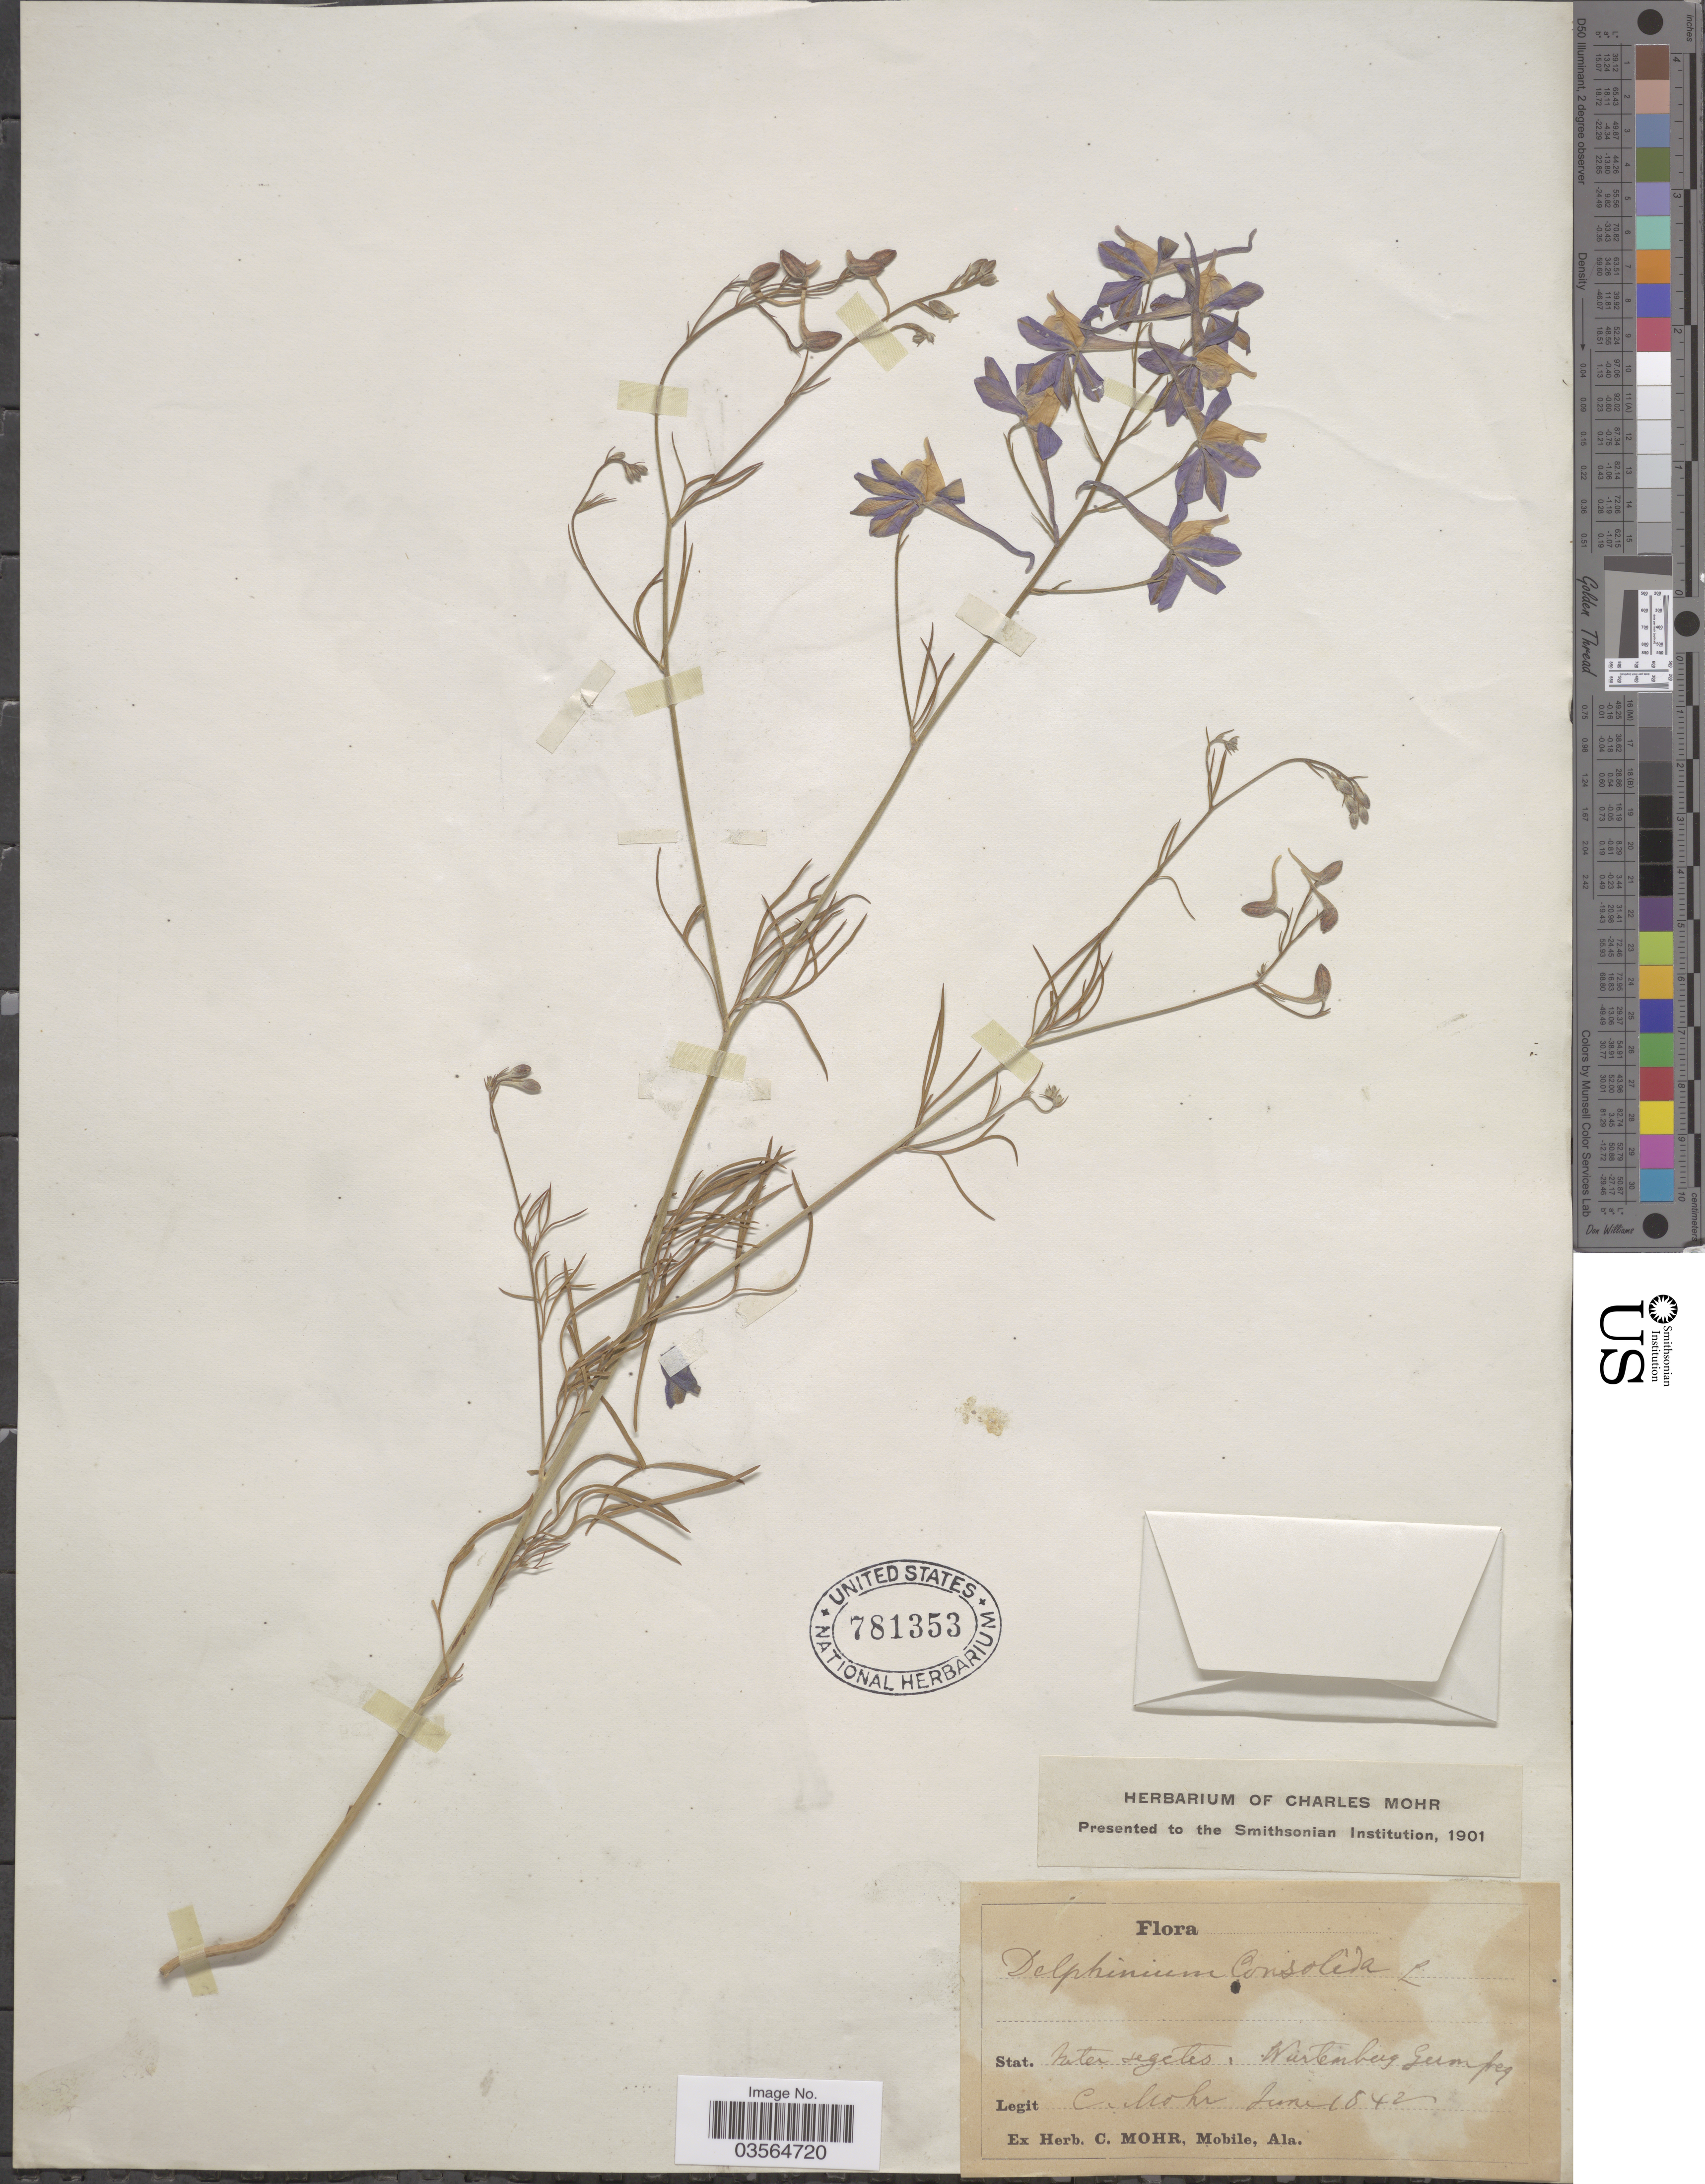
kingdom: Plantae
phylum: Tracheophyta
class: Magnoliopsida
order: Ranunculales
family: Ranunculaceae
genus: Delphinium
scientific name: Delphinium consolida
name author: L.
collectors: Mohr, C. T. (herbarium)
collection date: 1842-06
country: Germany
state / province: Baden-Württemberg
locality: Stat. Inter segetes, Würtemberg.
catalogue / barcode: US 781353